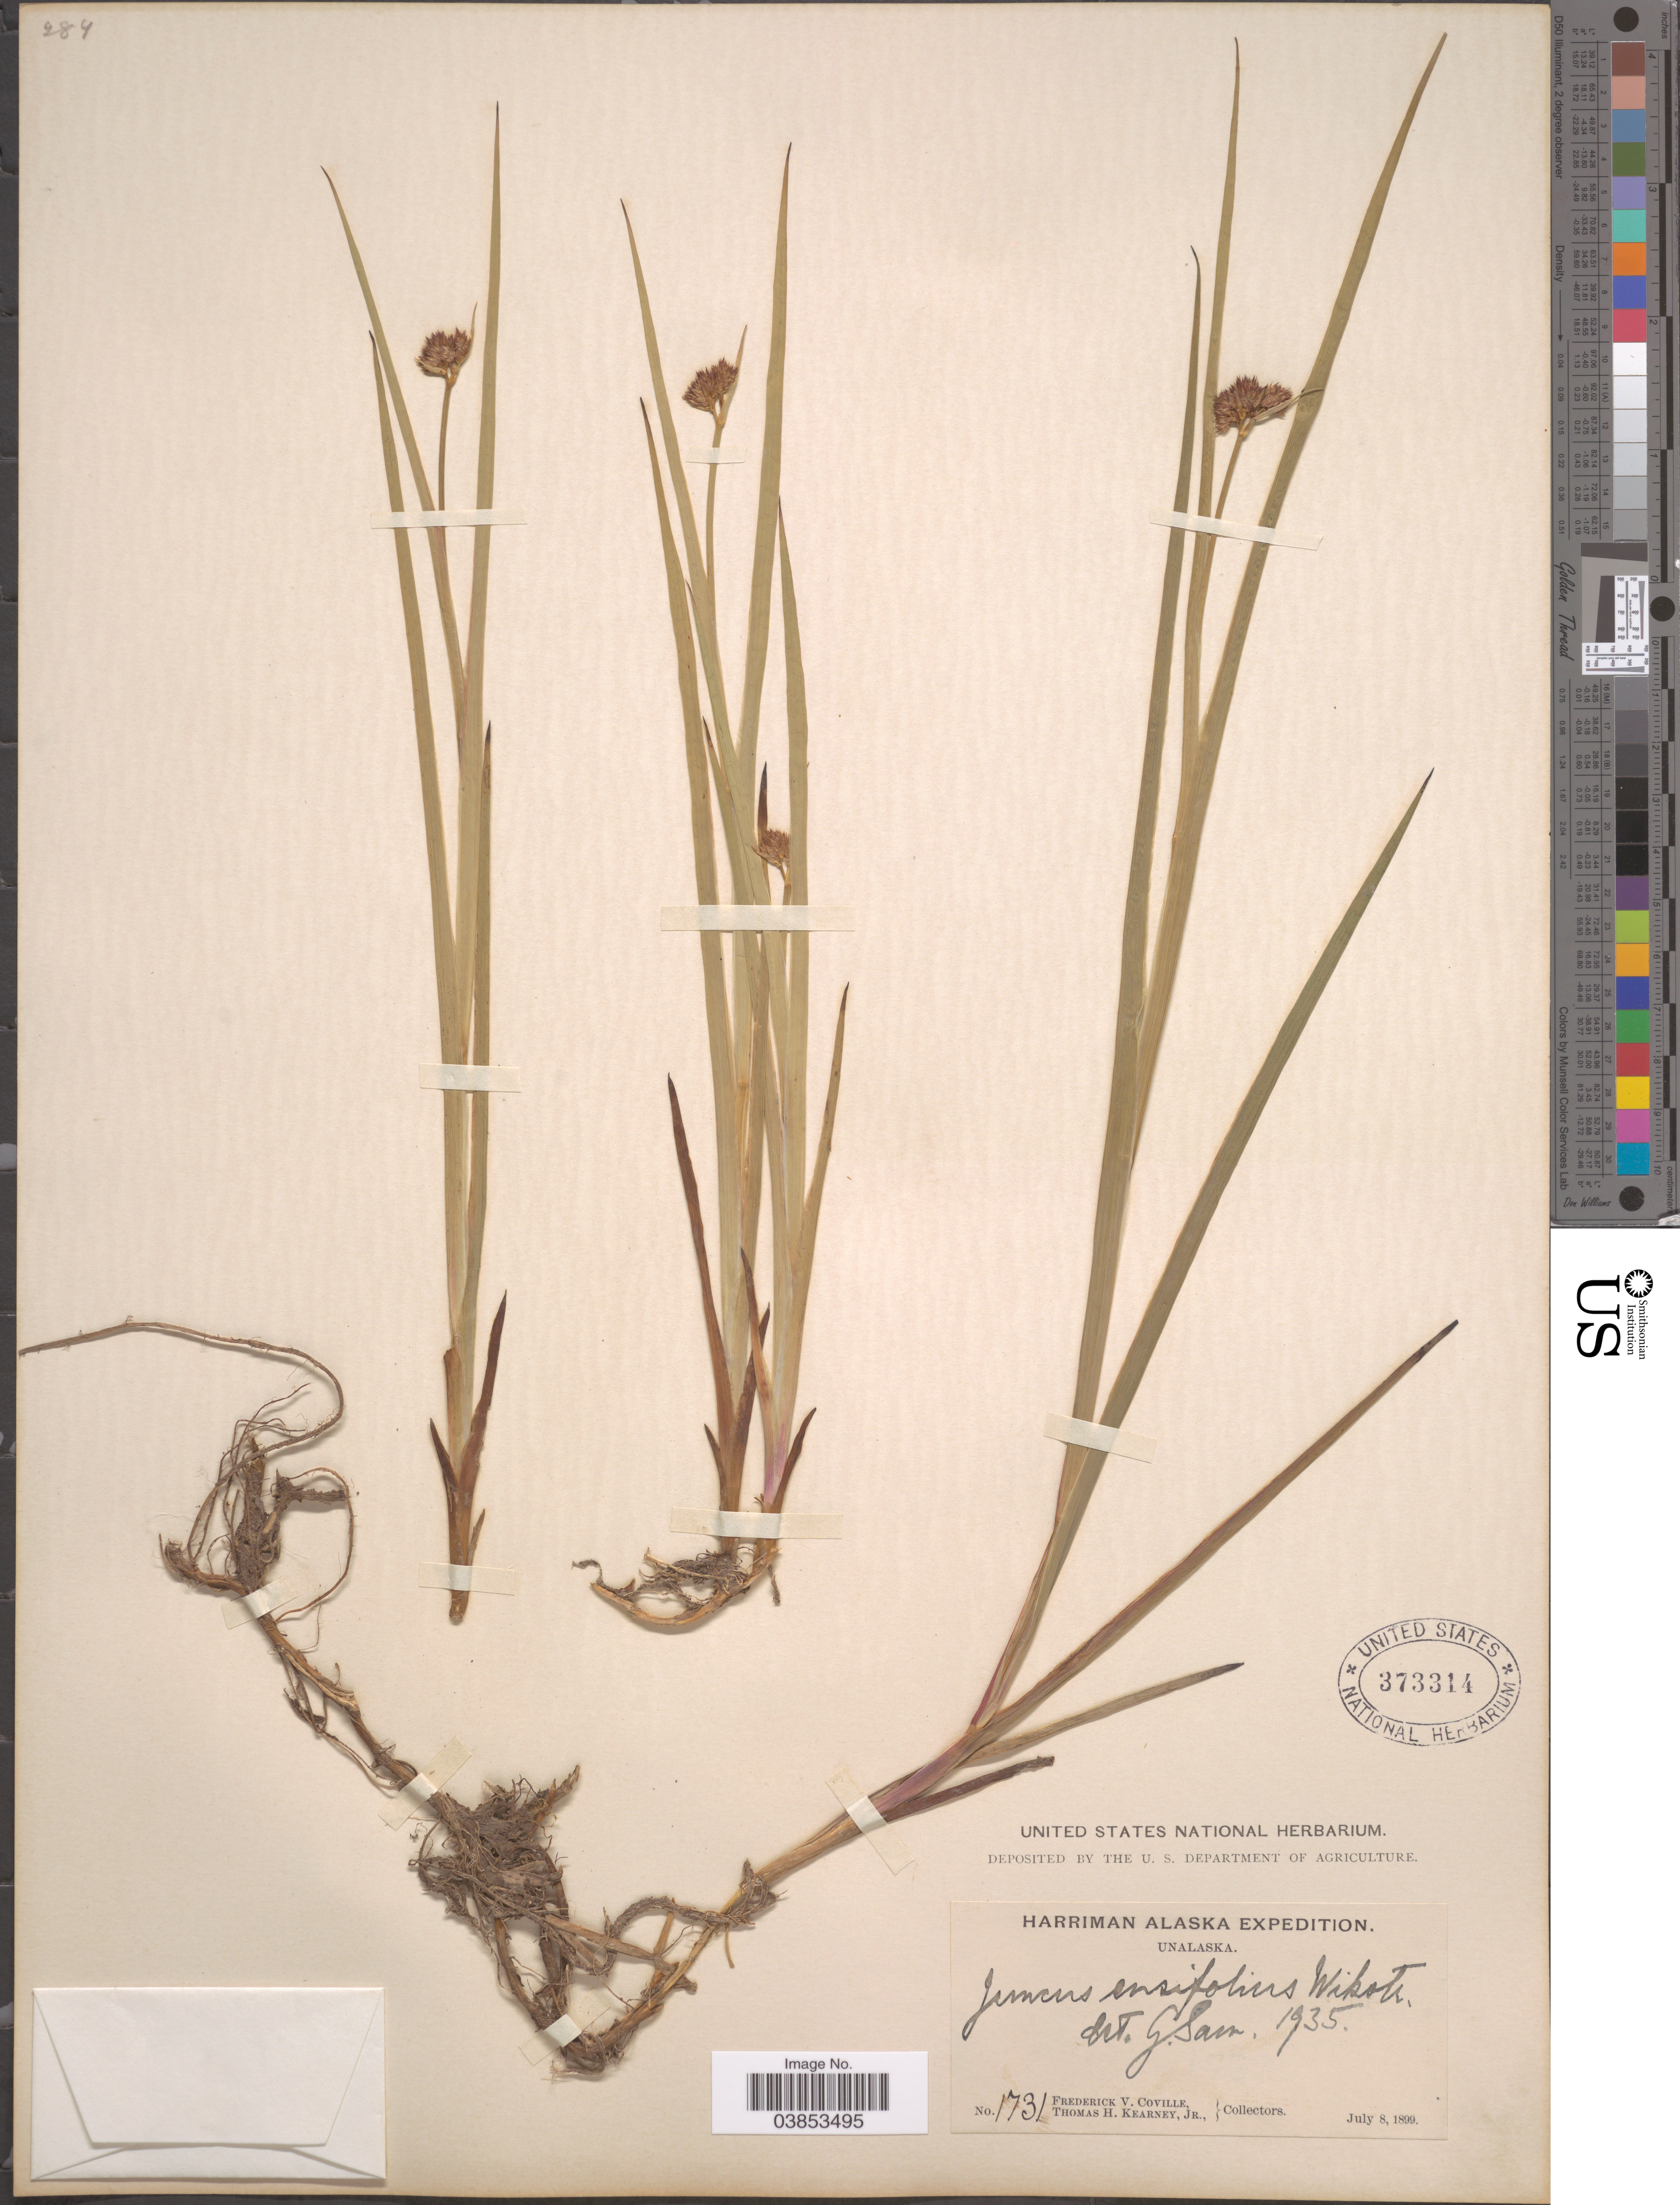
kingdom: Plantae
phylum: Tracheophyta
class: Liliopsida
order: Poales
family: Juncaceae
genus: Juncus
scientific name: Juncus ensifolius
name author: Wikstr.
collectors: F. V. Coville & T. H. Kearney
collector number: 1731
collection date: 1899-07-08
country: United States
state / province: Alaska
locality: Unalaska.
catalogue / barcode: US 373314